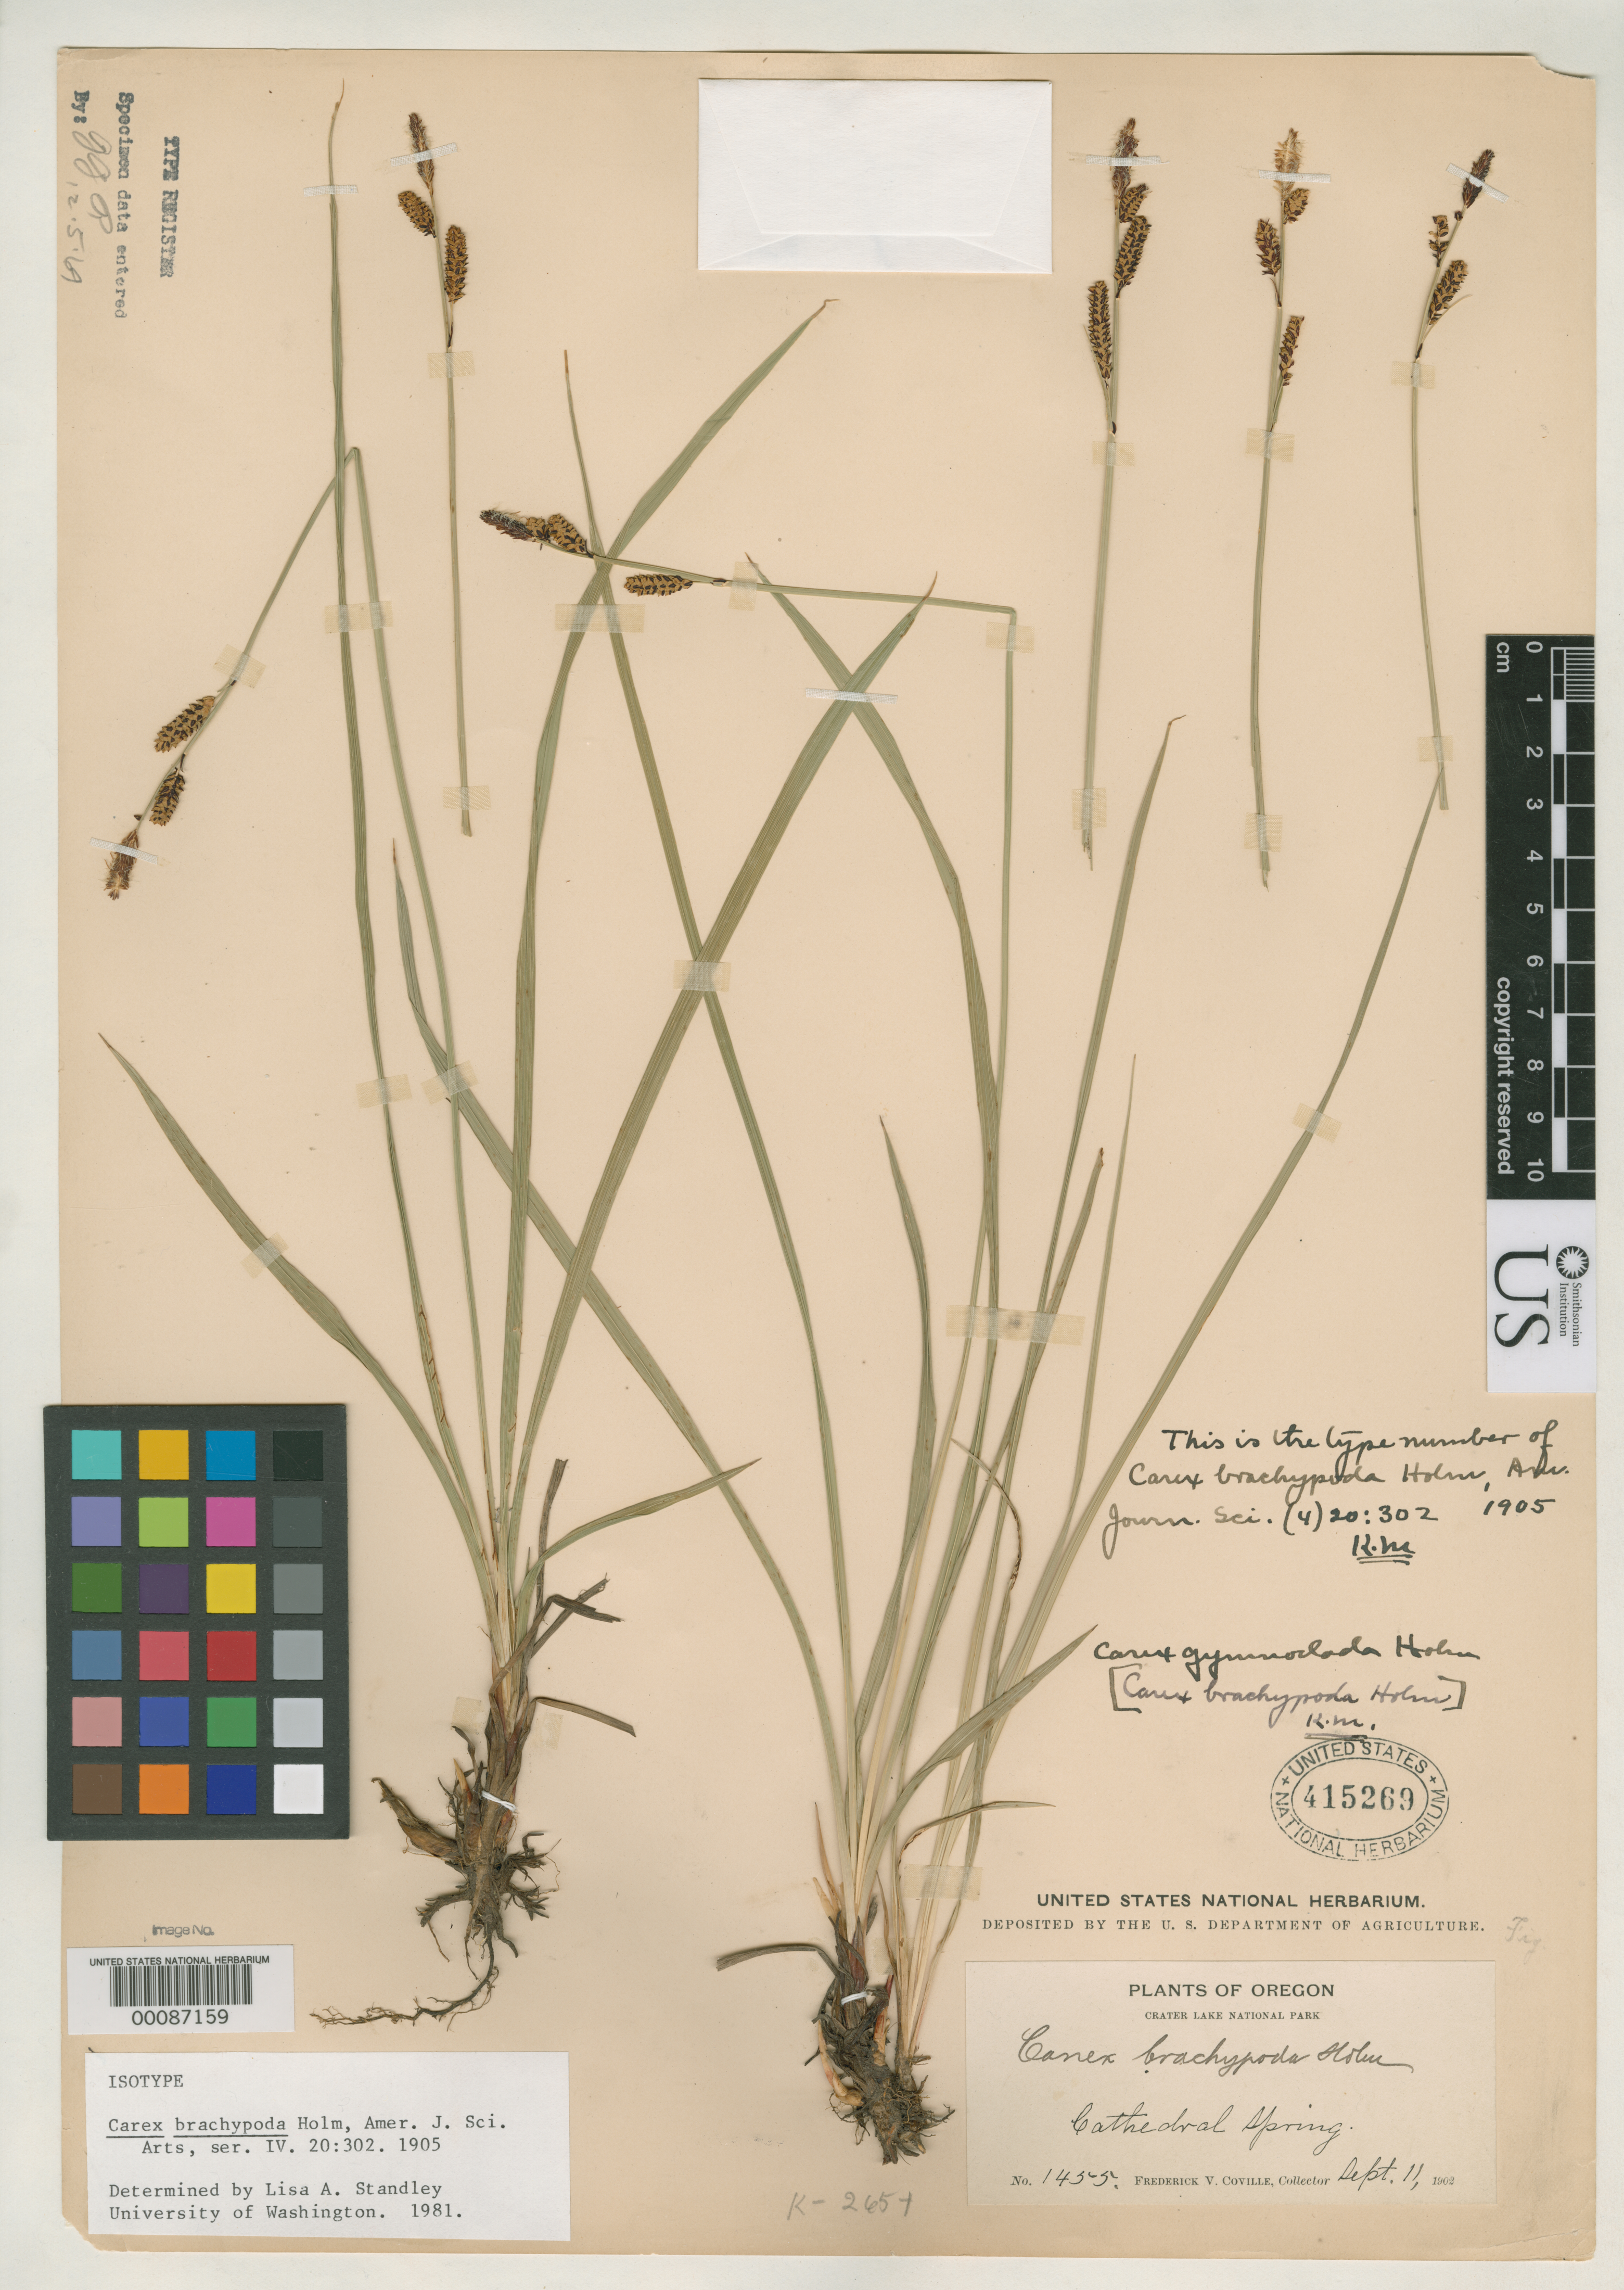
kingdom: Plantae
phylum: Tracheophyta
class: Liliopsida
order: Poales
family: Cyperaceae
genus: Carex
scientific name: Carex brachypoda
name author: Holm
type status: Type Collection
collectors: F. V. Coville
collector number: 1455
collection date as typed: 11 Sep 1902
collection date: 1902-09-11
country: United States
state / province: Oregon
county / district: Klamath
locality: Crater Lake National Park, Cathedral Spring.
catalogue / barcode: US 415269